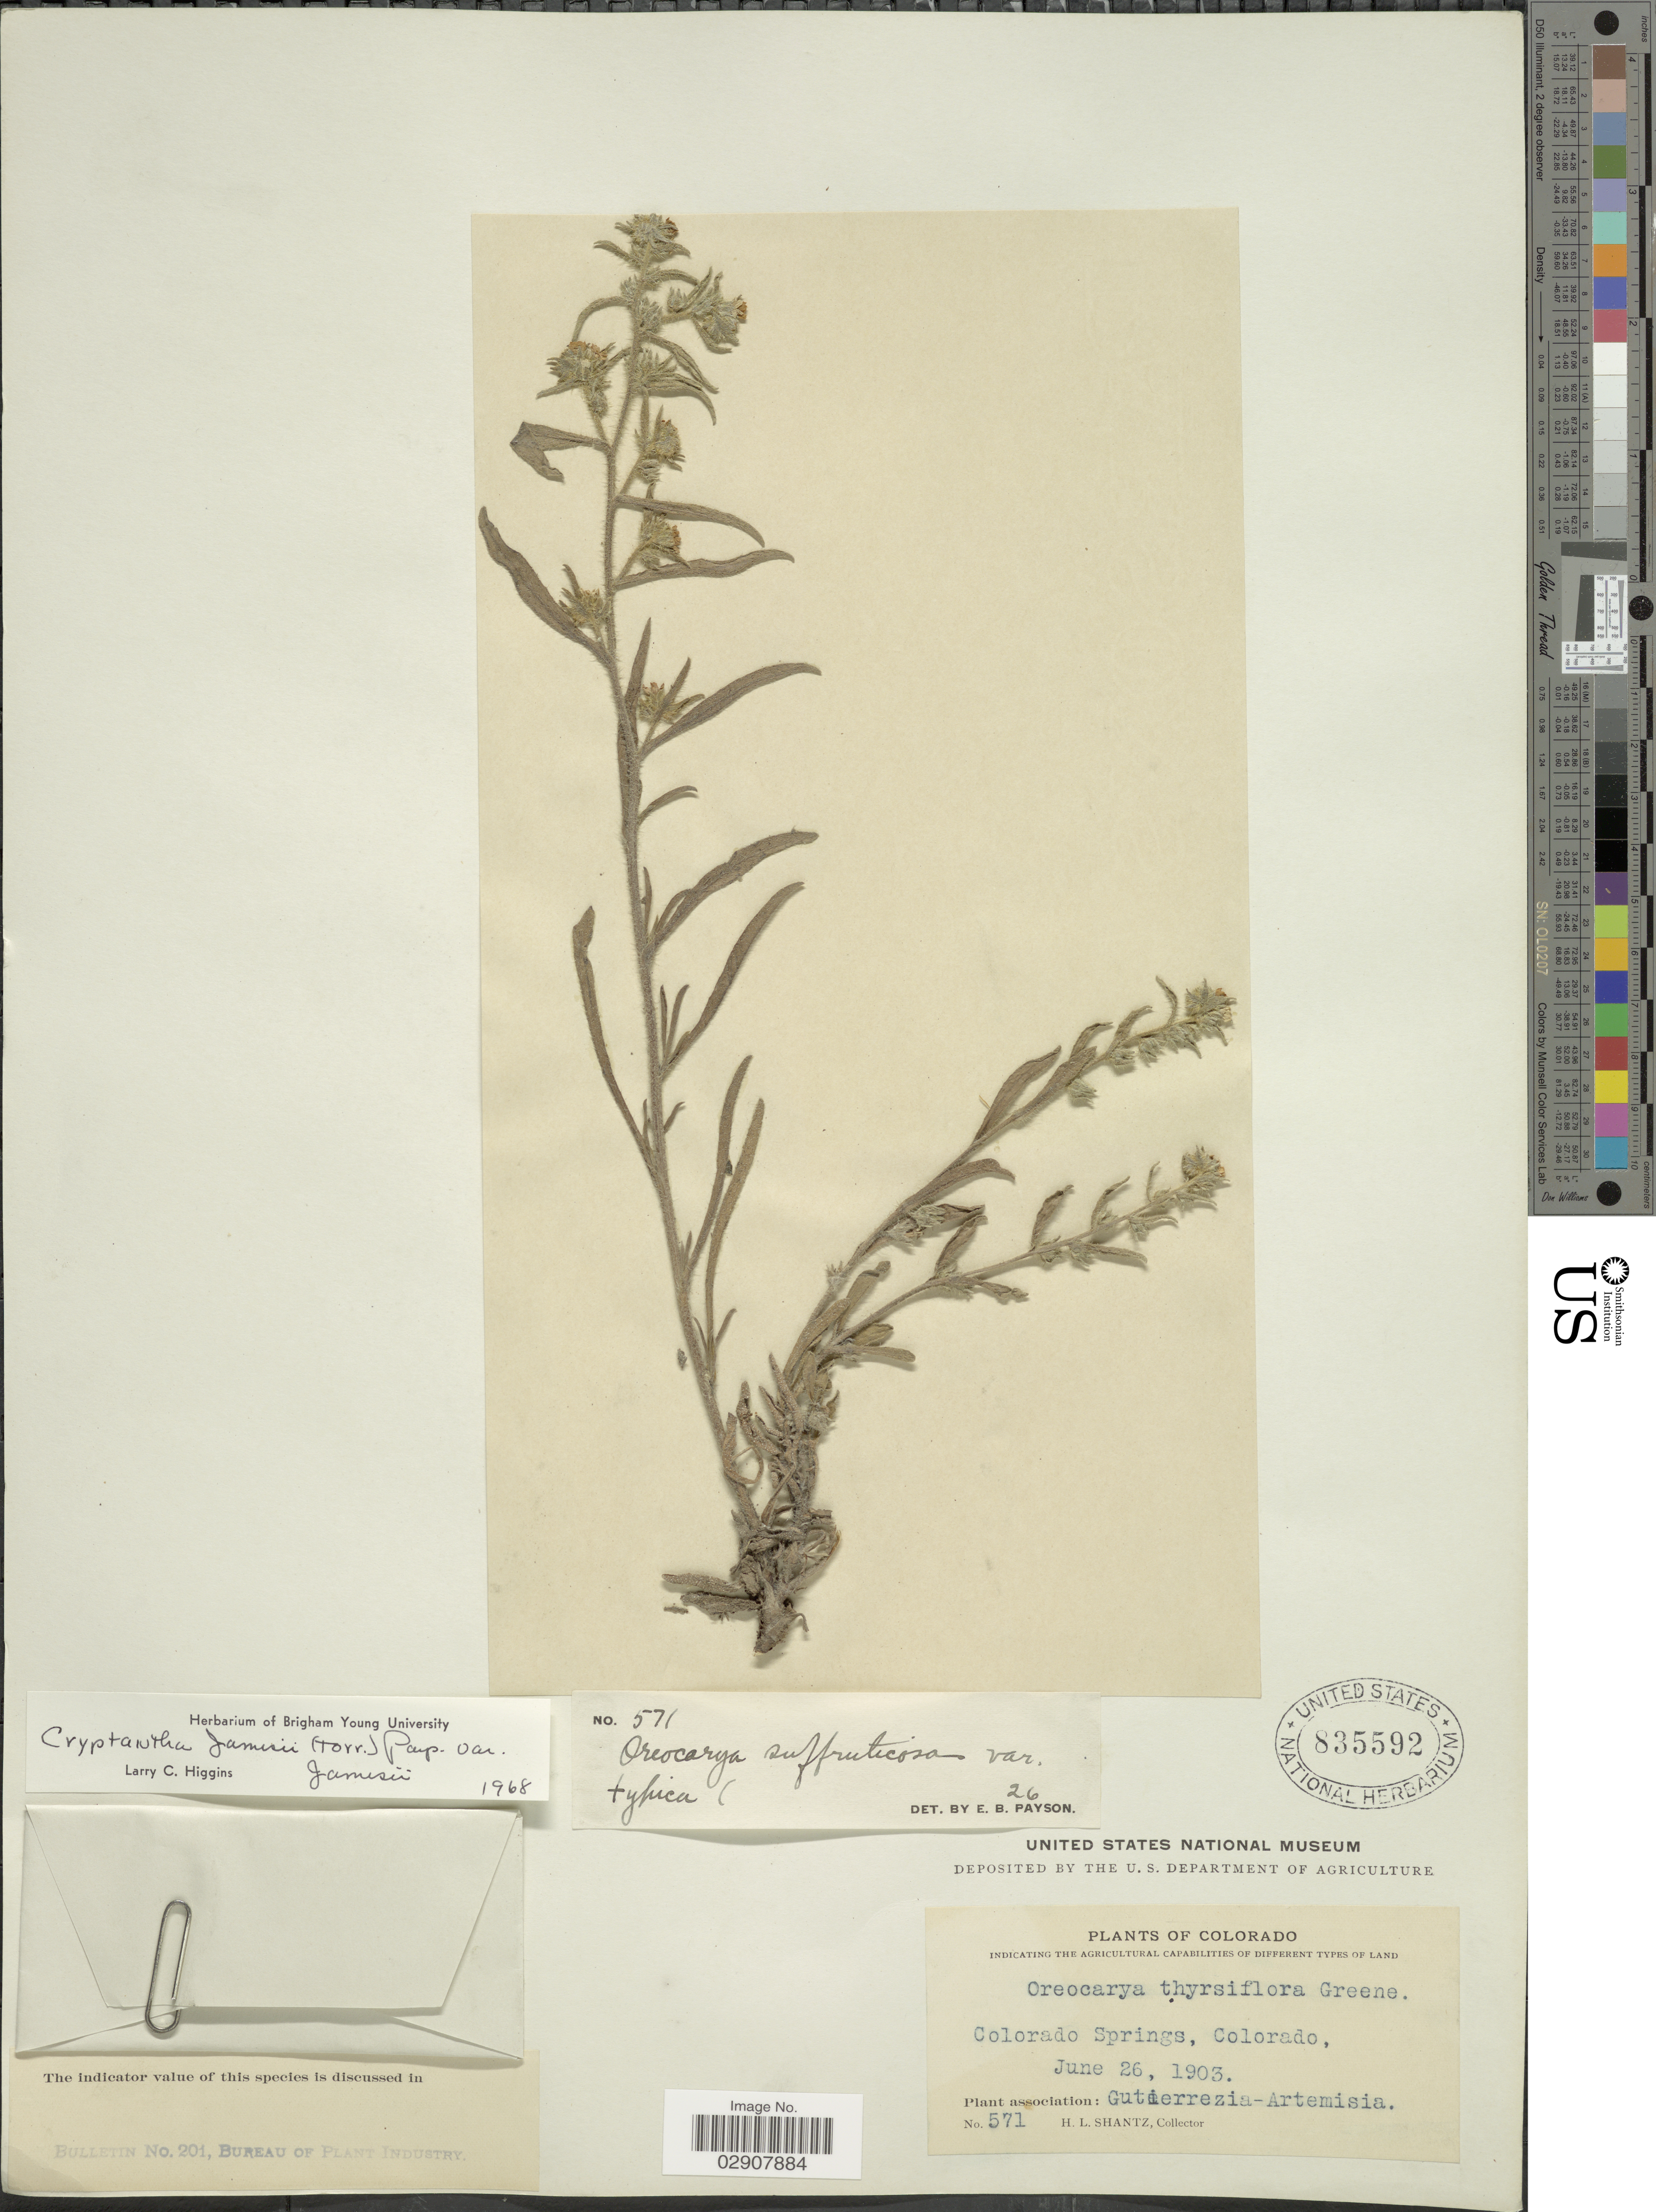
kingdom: Plantae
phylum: Tracheophyta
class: Magnoliopsida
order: Boraginales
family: Boraginaceae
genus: Cryptantha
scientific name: Cryptantha jamesii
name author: (Torr.) Payson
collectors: H. Shantz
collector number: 571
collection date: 1903-06-26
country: United States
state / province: Colorado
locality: Colorado Springs, Colorado.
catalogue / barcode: US 835592